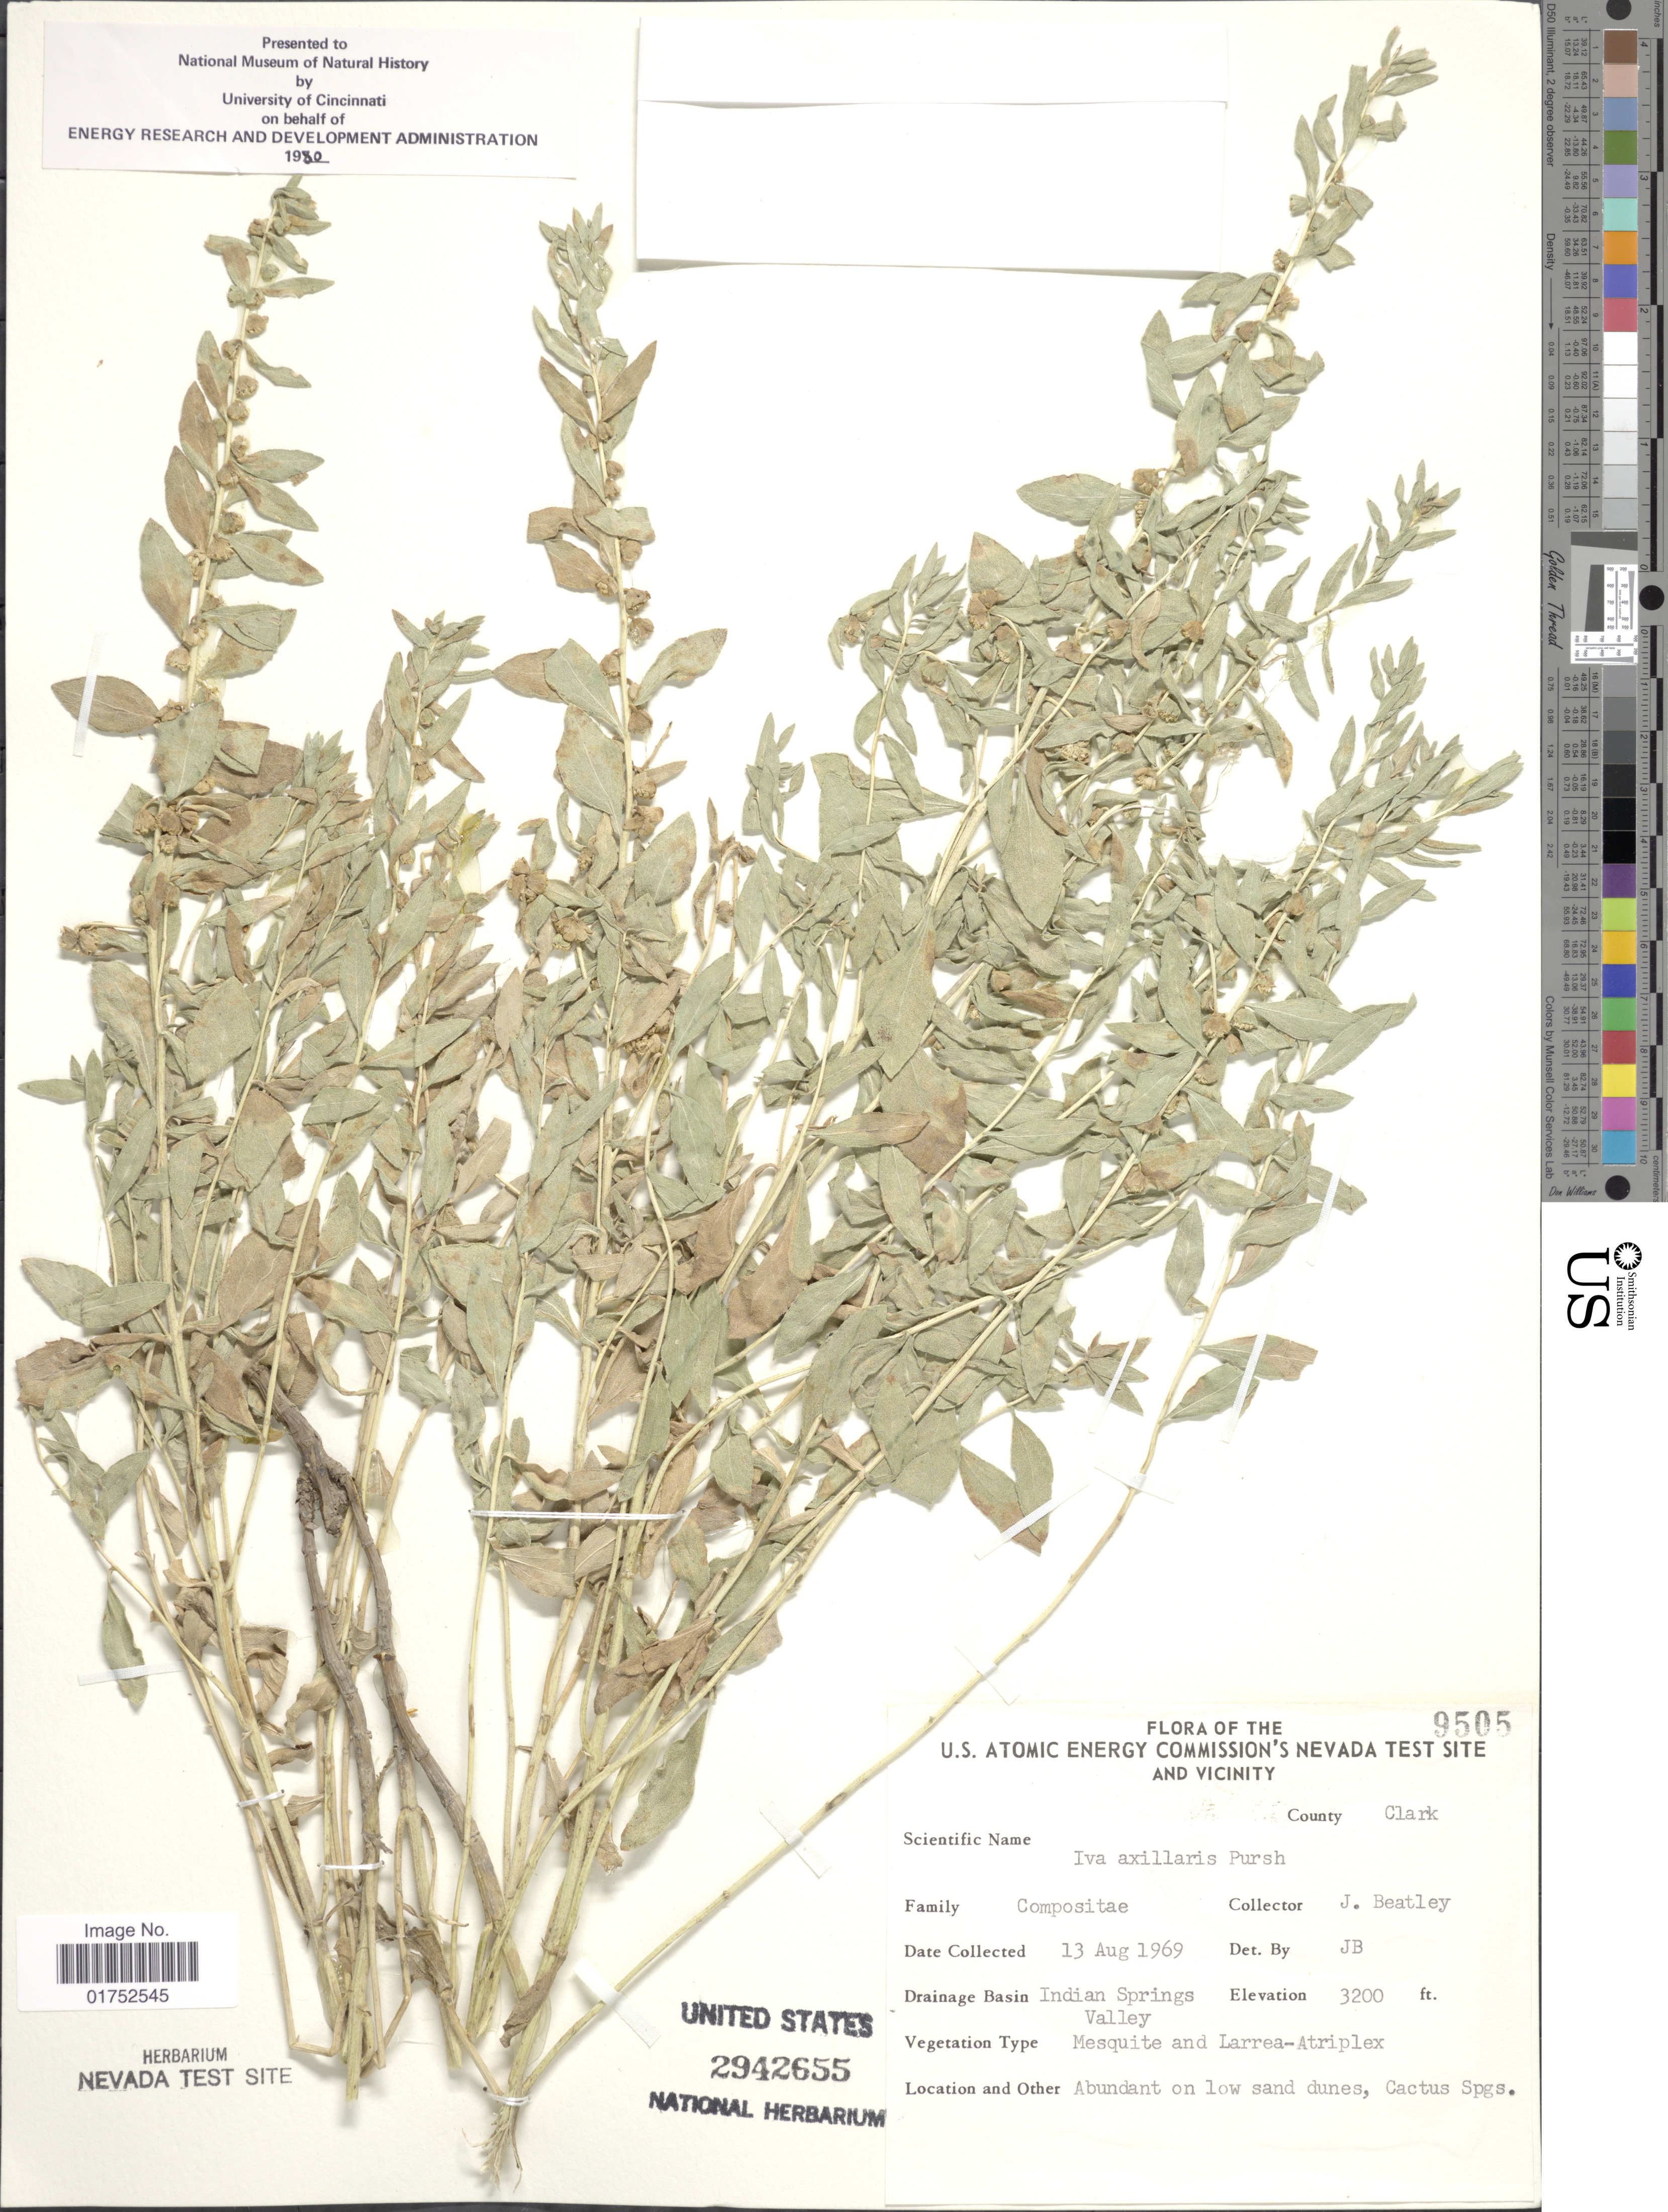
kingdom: Plantae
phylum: Tracheophyta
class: Magnoliopsida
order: Asterales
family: Asteraceae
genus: Iva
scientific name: Iva axillaris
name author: Pursh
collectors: J. C. Beatley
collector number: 9505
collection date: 1969-08-13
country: United States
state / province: Nevada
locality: U. S. Atomic Energy Commission's Nevada Test Site and Vicinity, County Nye, Indian Springs Valley, Cactus Spgs.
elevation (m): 975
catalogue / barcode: US 2942655